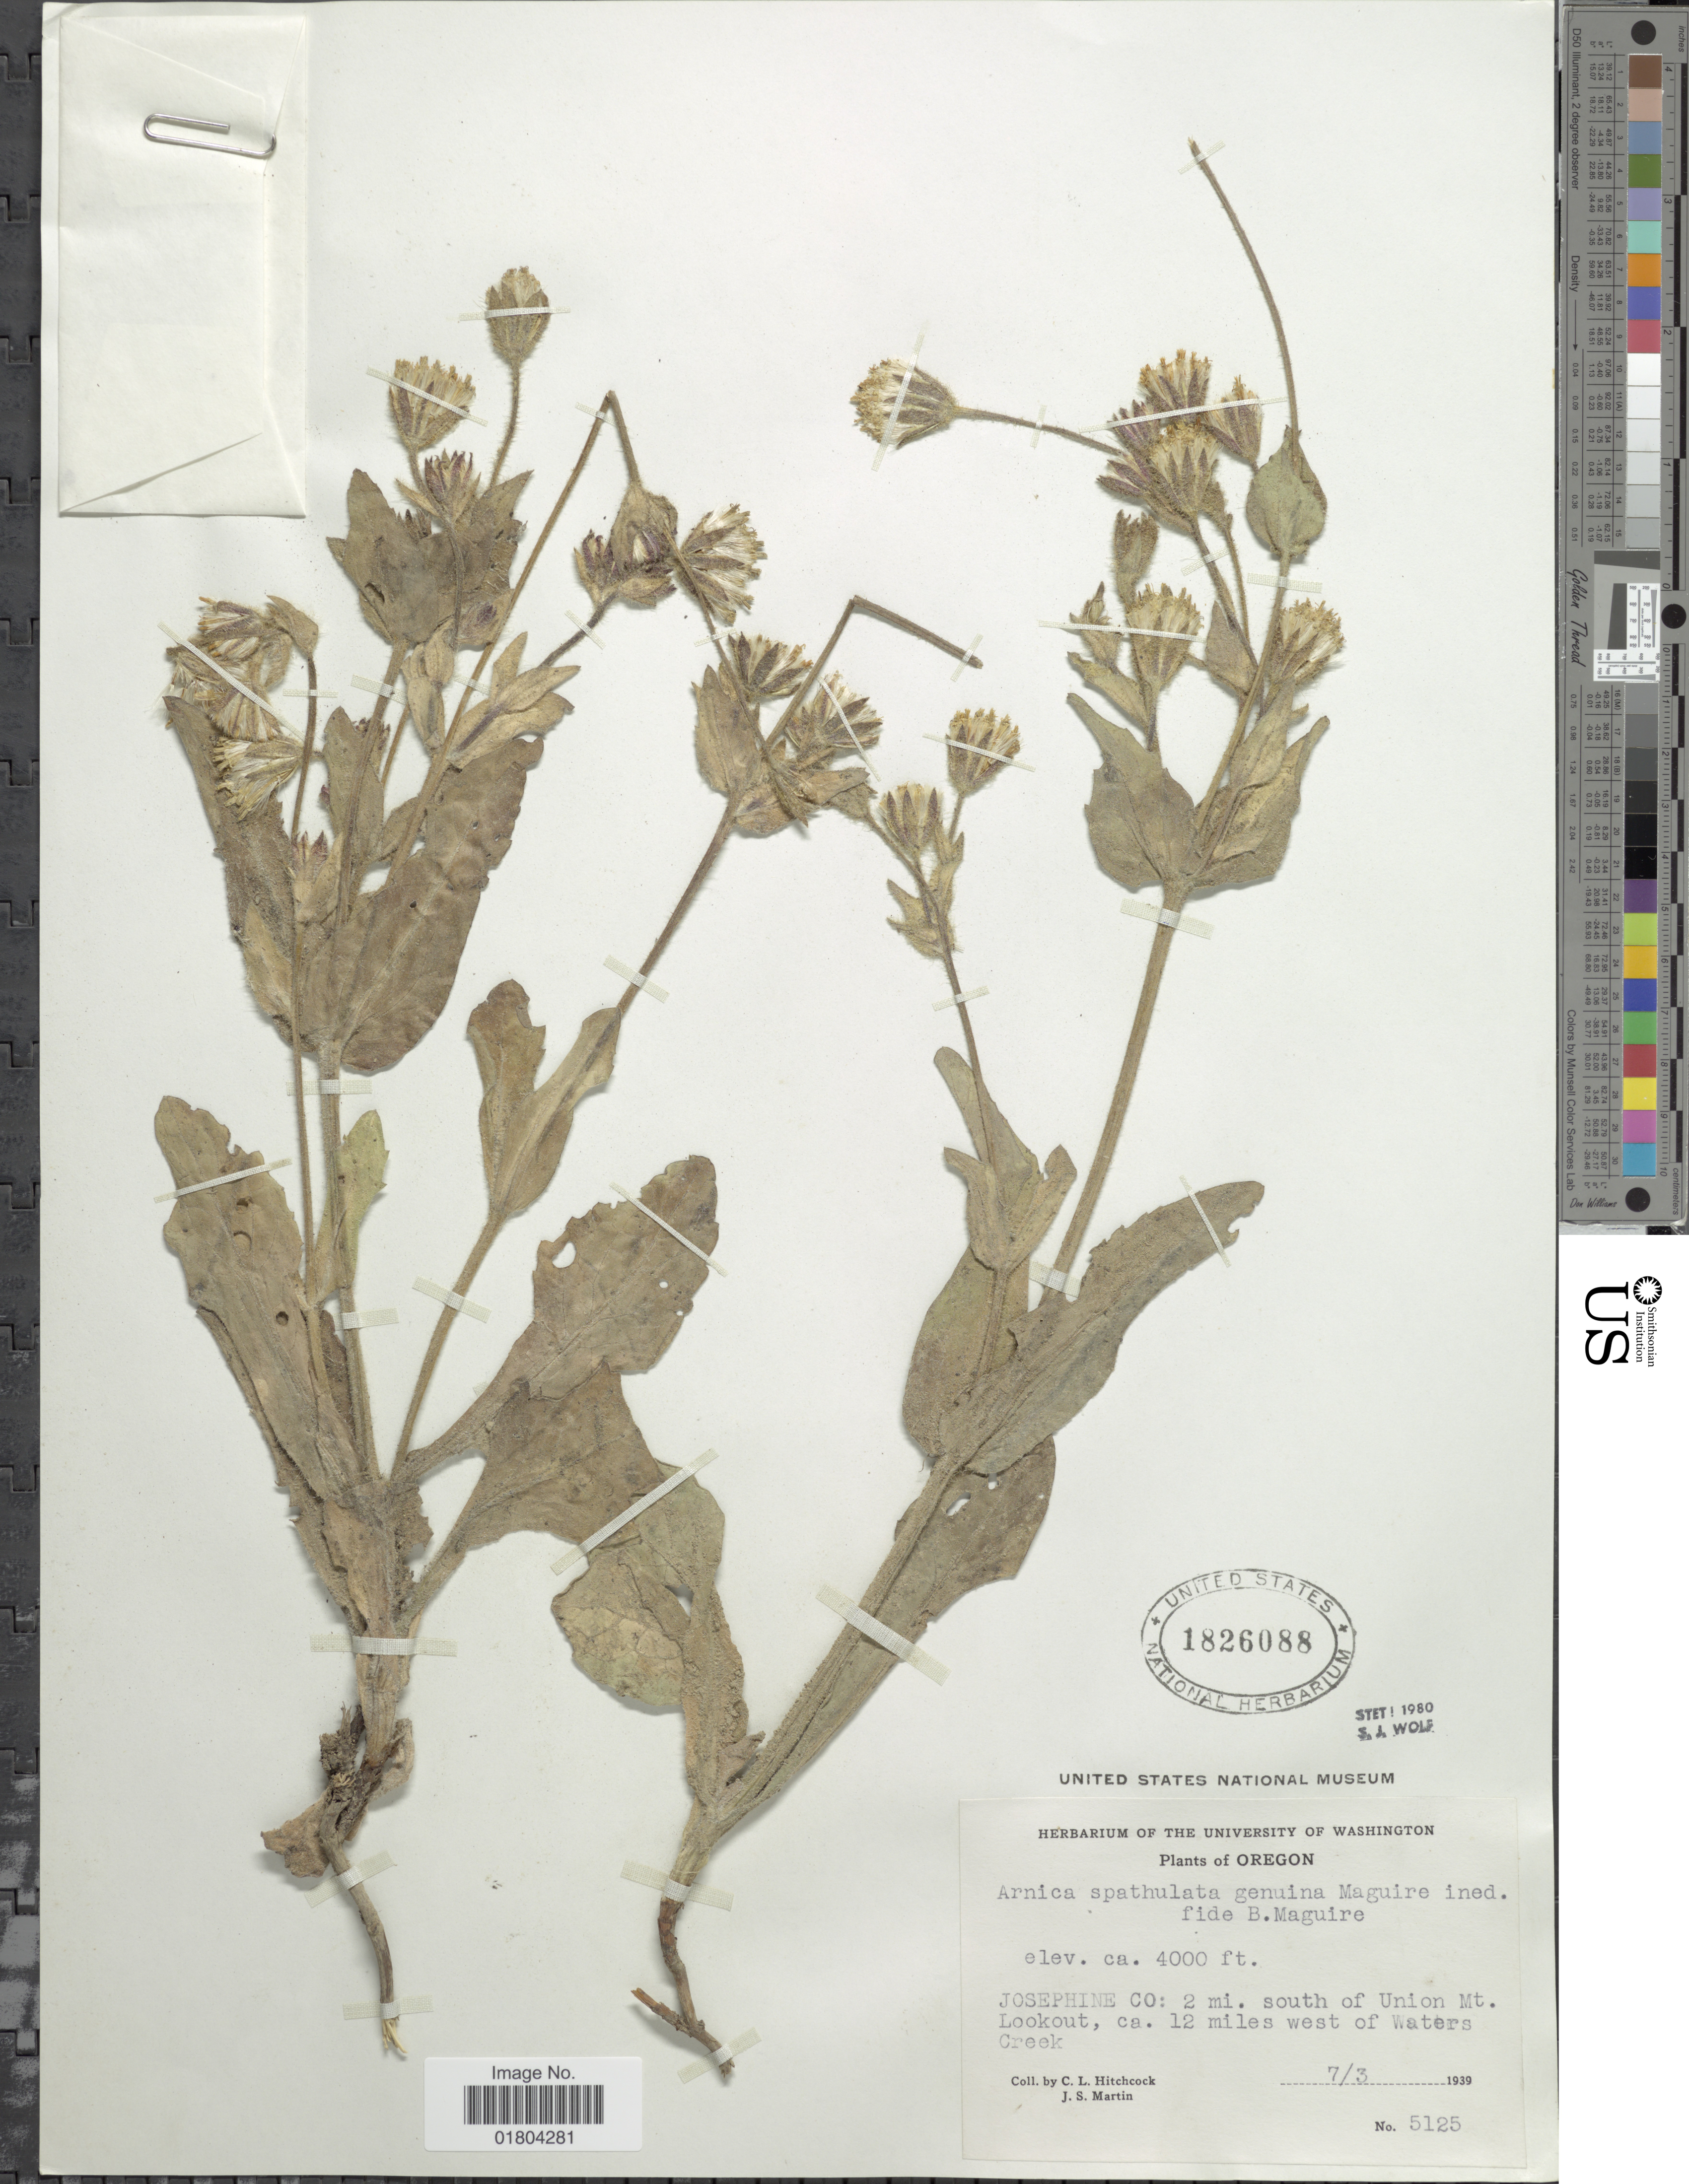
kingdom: Plantae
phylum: Tracheophyta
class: Magnoliopsida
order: Asterales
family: Asteraceae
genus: Arnica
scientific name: Arnica spathulata subsp. genuina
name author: Maguire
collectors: C. L. Hitchcock & J. S. Martin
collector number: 5125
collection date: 1939-03-07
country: United States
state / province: Oregon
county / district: Josephine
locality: Josephine Co: 2 mi. south of Union Mt. Lookout, ca 12 miles west of Waters Creek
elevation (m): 1219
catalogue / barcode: US 1826088